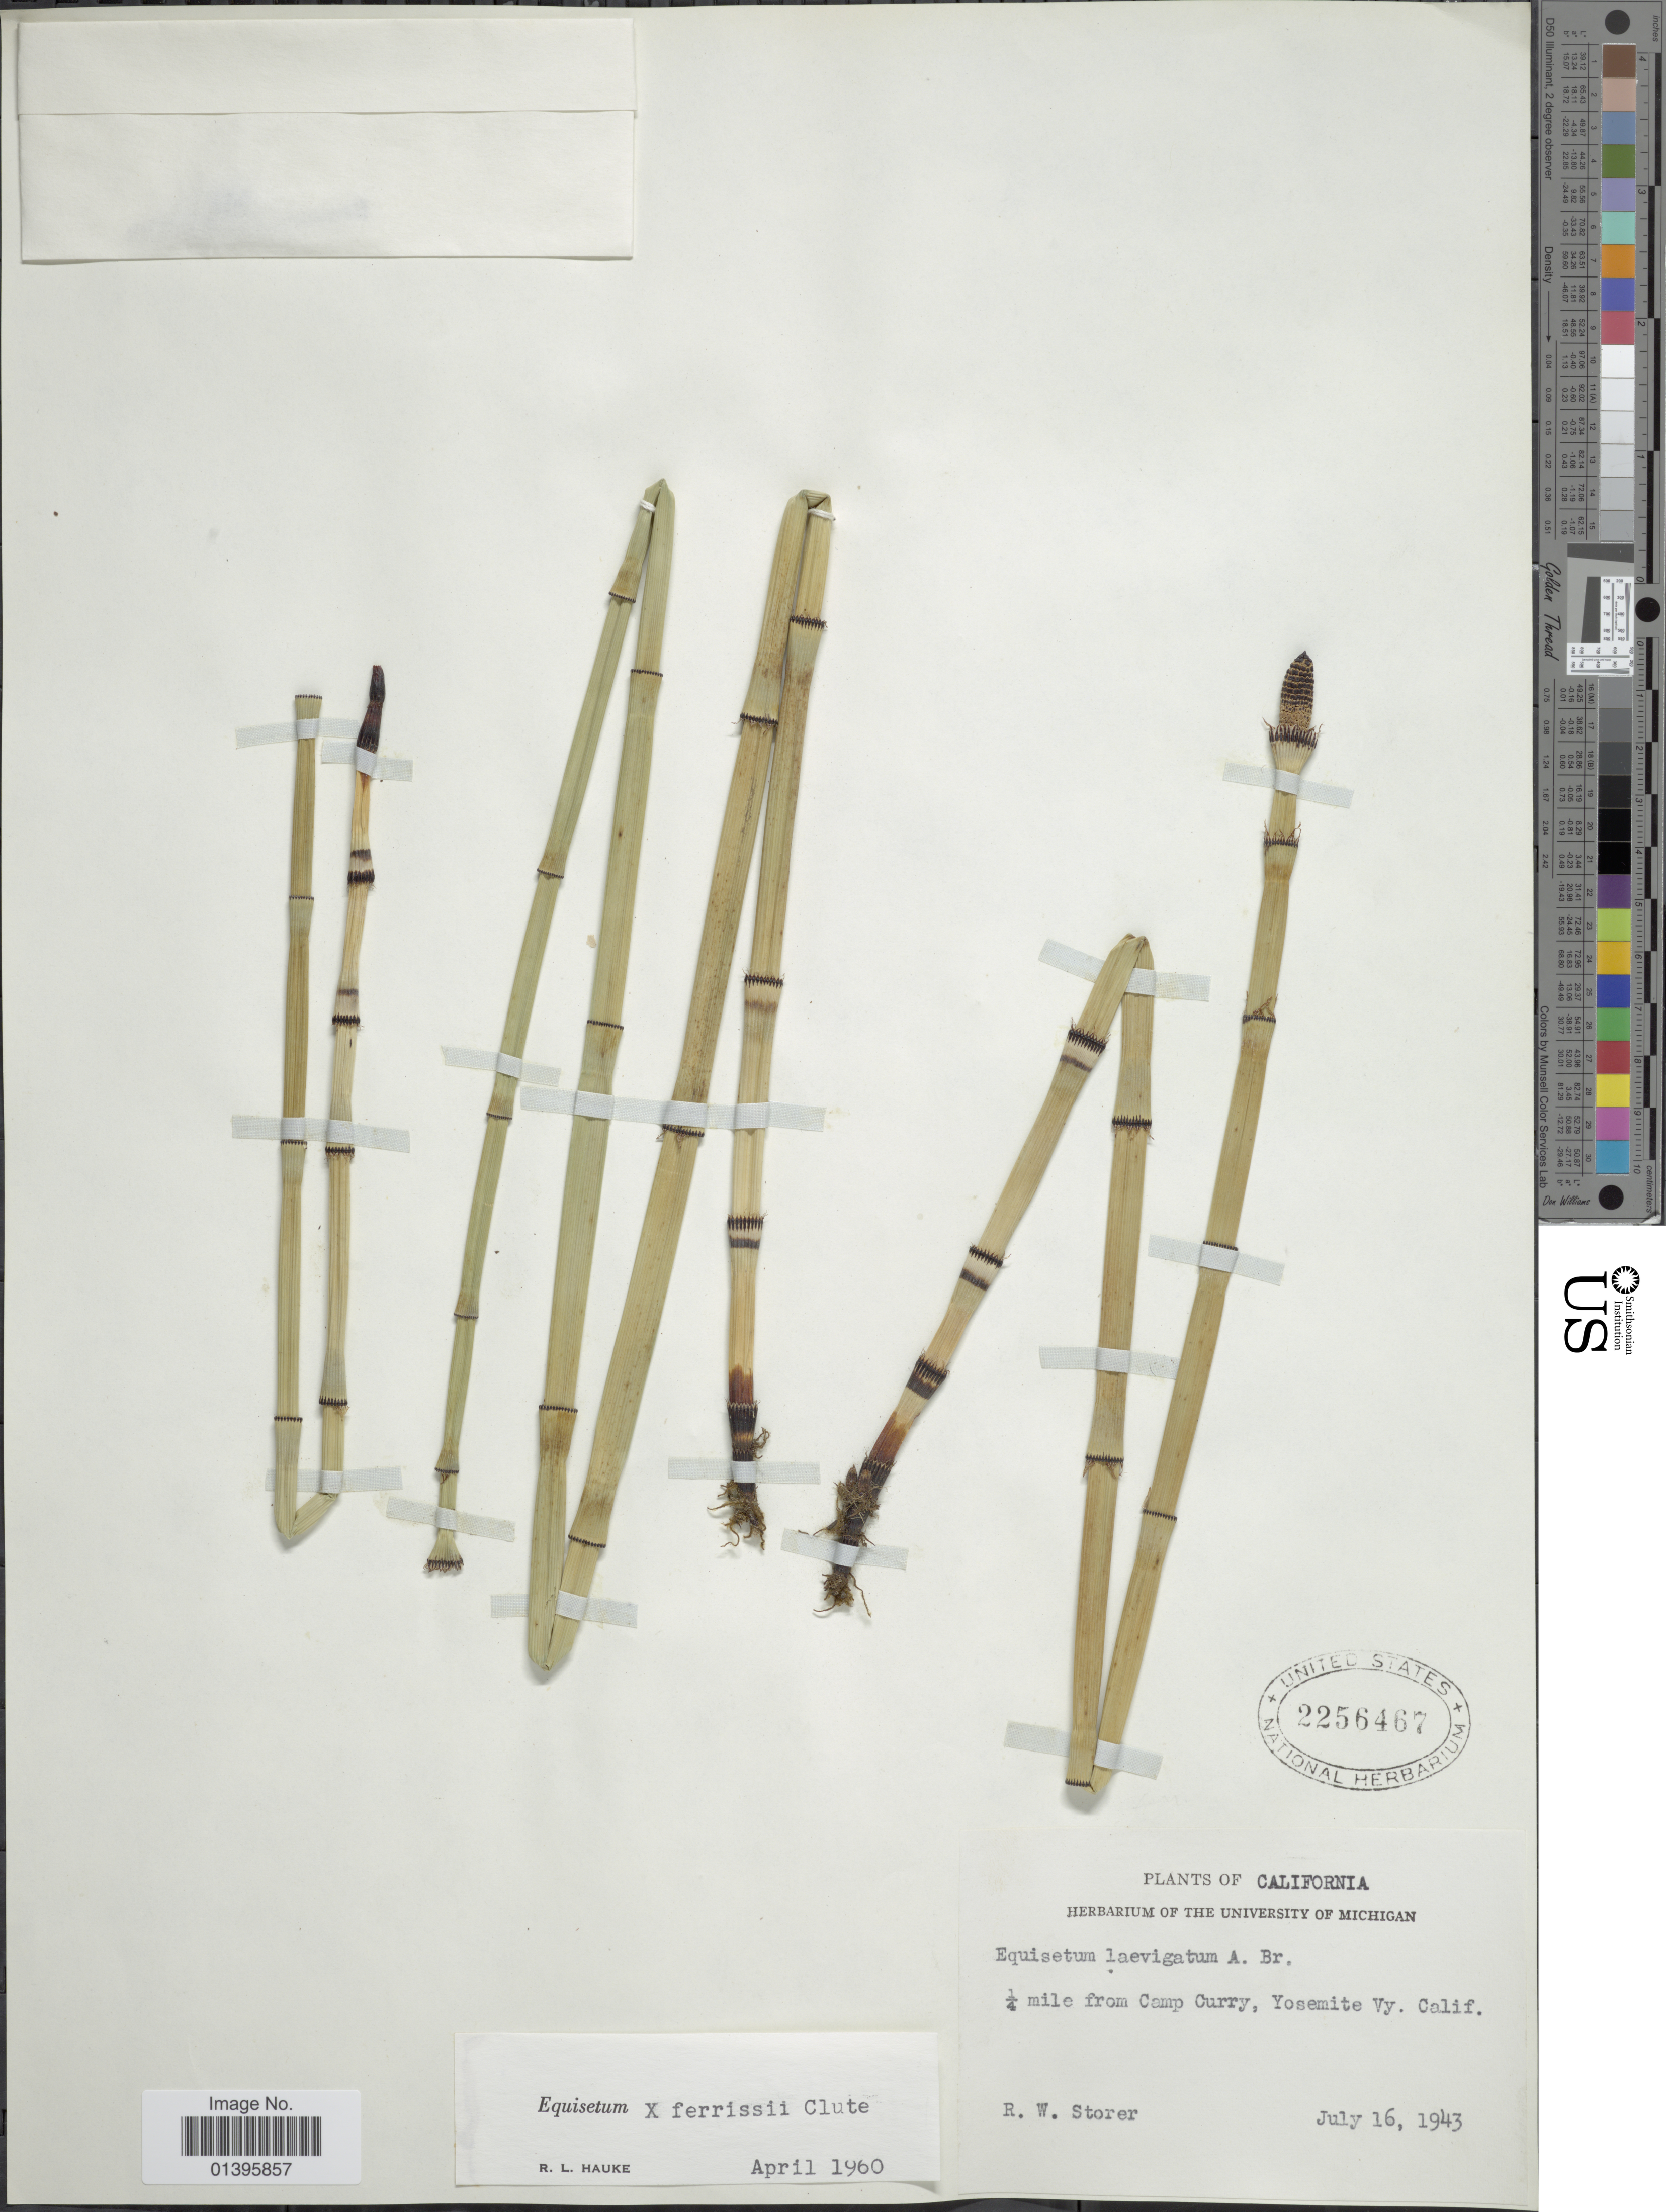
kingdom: Plantae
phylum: Tracheophyta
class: Polypodiopsida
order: Equisetales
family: Equisetaceae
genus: Equisetum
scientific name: Equisetum x ferrissii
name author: Clute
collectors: R. Storer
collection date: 1943-07-16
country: United States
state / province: California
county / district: Mariposa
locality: ¼ mile from Camp Curry, Yosemite Vy.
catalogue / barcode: US 2256467